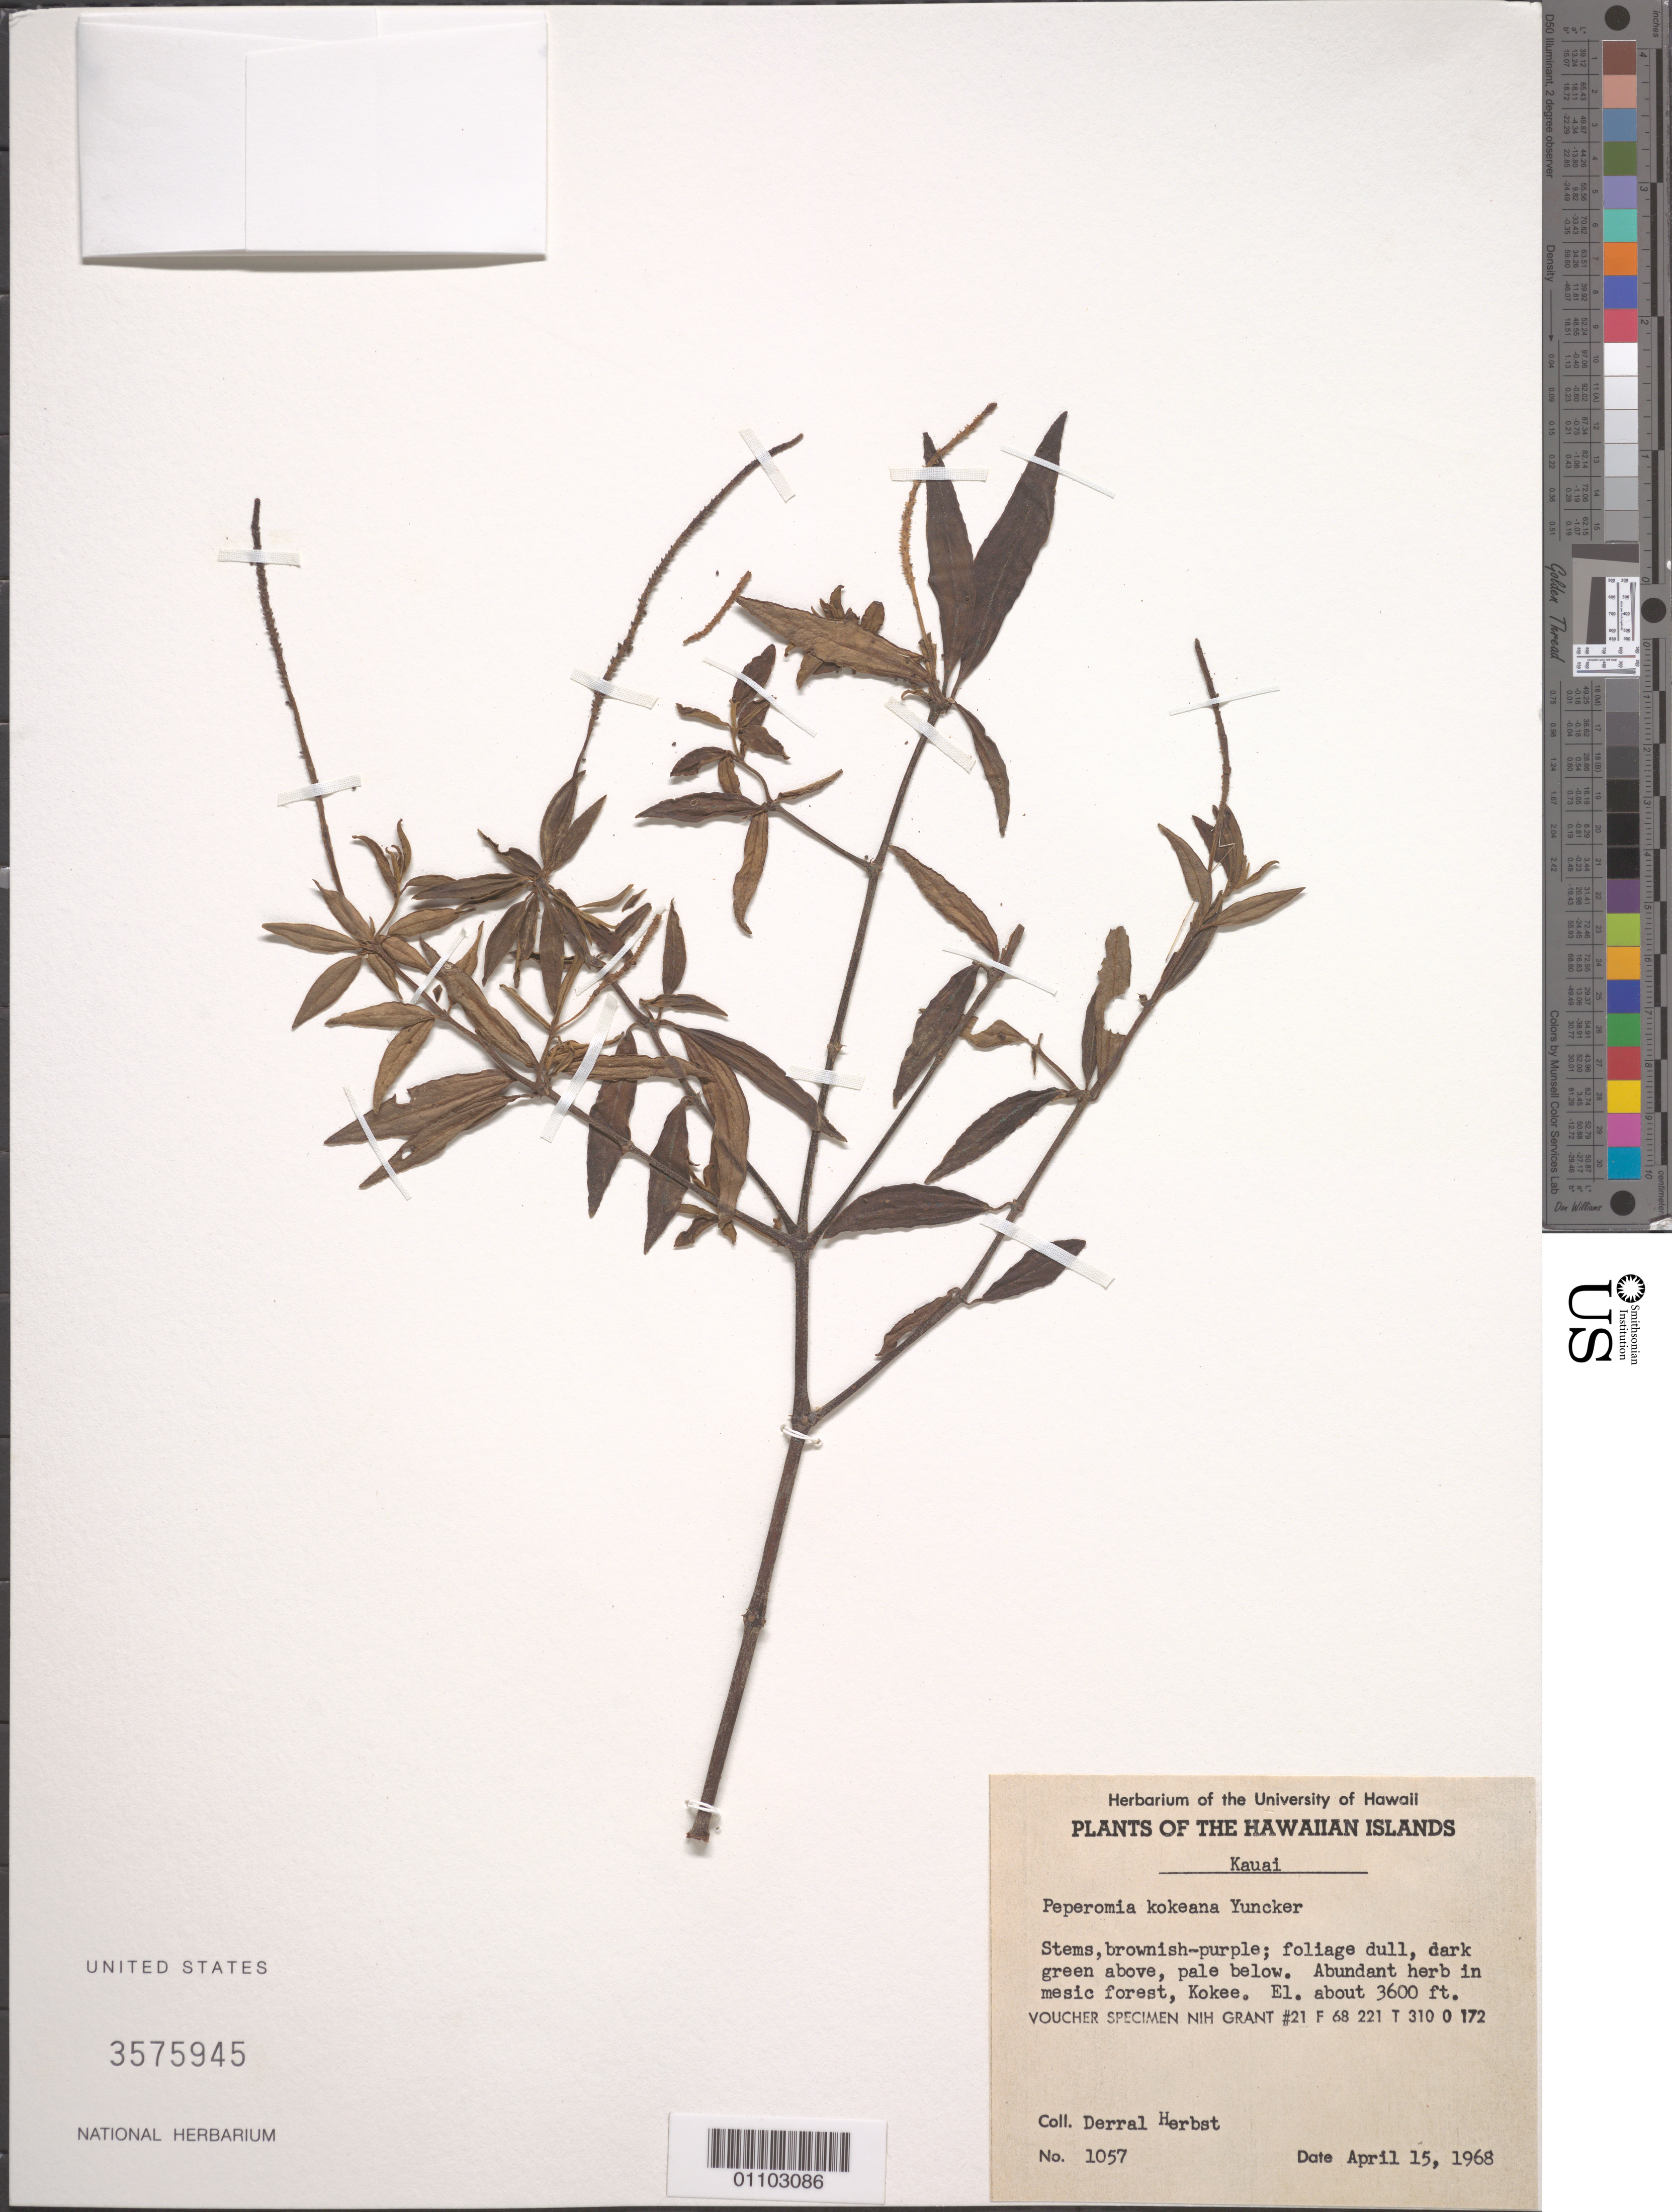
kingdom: Plantae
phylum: Tracheophyta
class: Magnoliopsida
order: Piperales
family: Piperaceae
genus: Peperomia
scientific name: Peperomia kokeana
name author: Yunck.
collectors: D. R. Herbst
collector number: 1057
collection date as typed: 15 Apr 1968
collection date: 1968-04-15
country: United States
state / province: Hawaii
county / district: Kauai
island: Kaua'i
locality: Kokee State Park.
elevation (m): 1097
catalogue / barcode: US 3575945